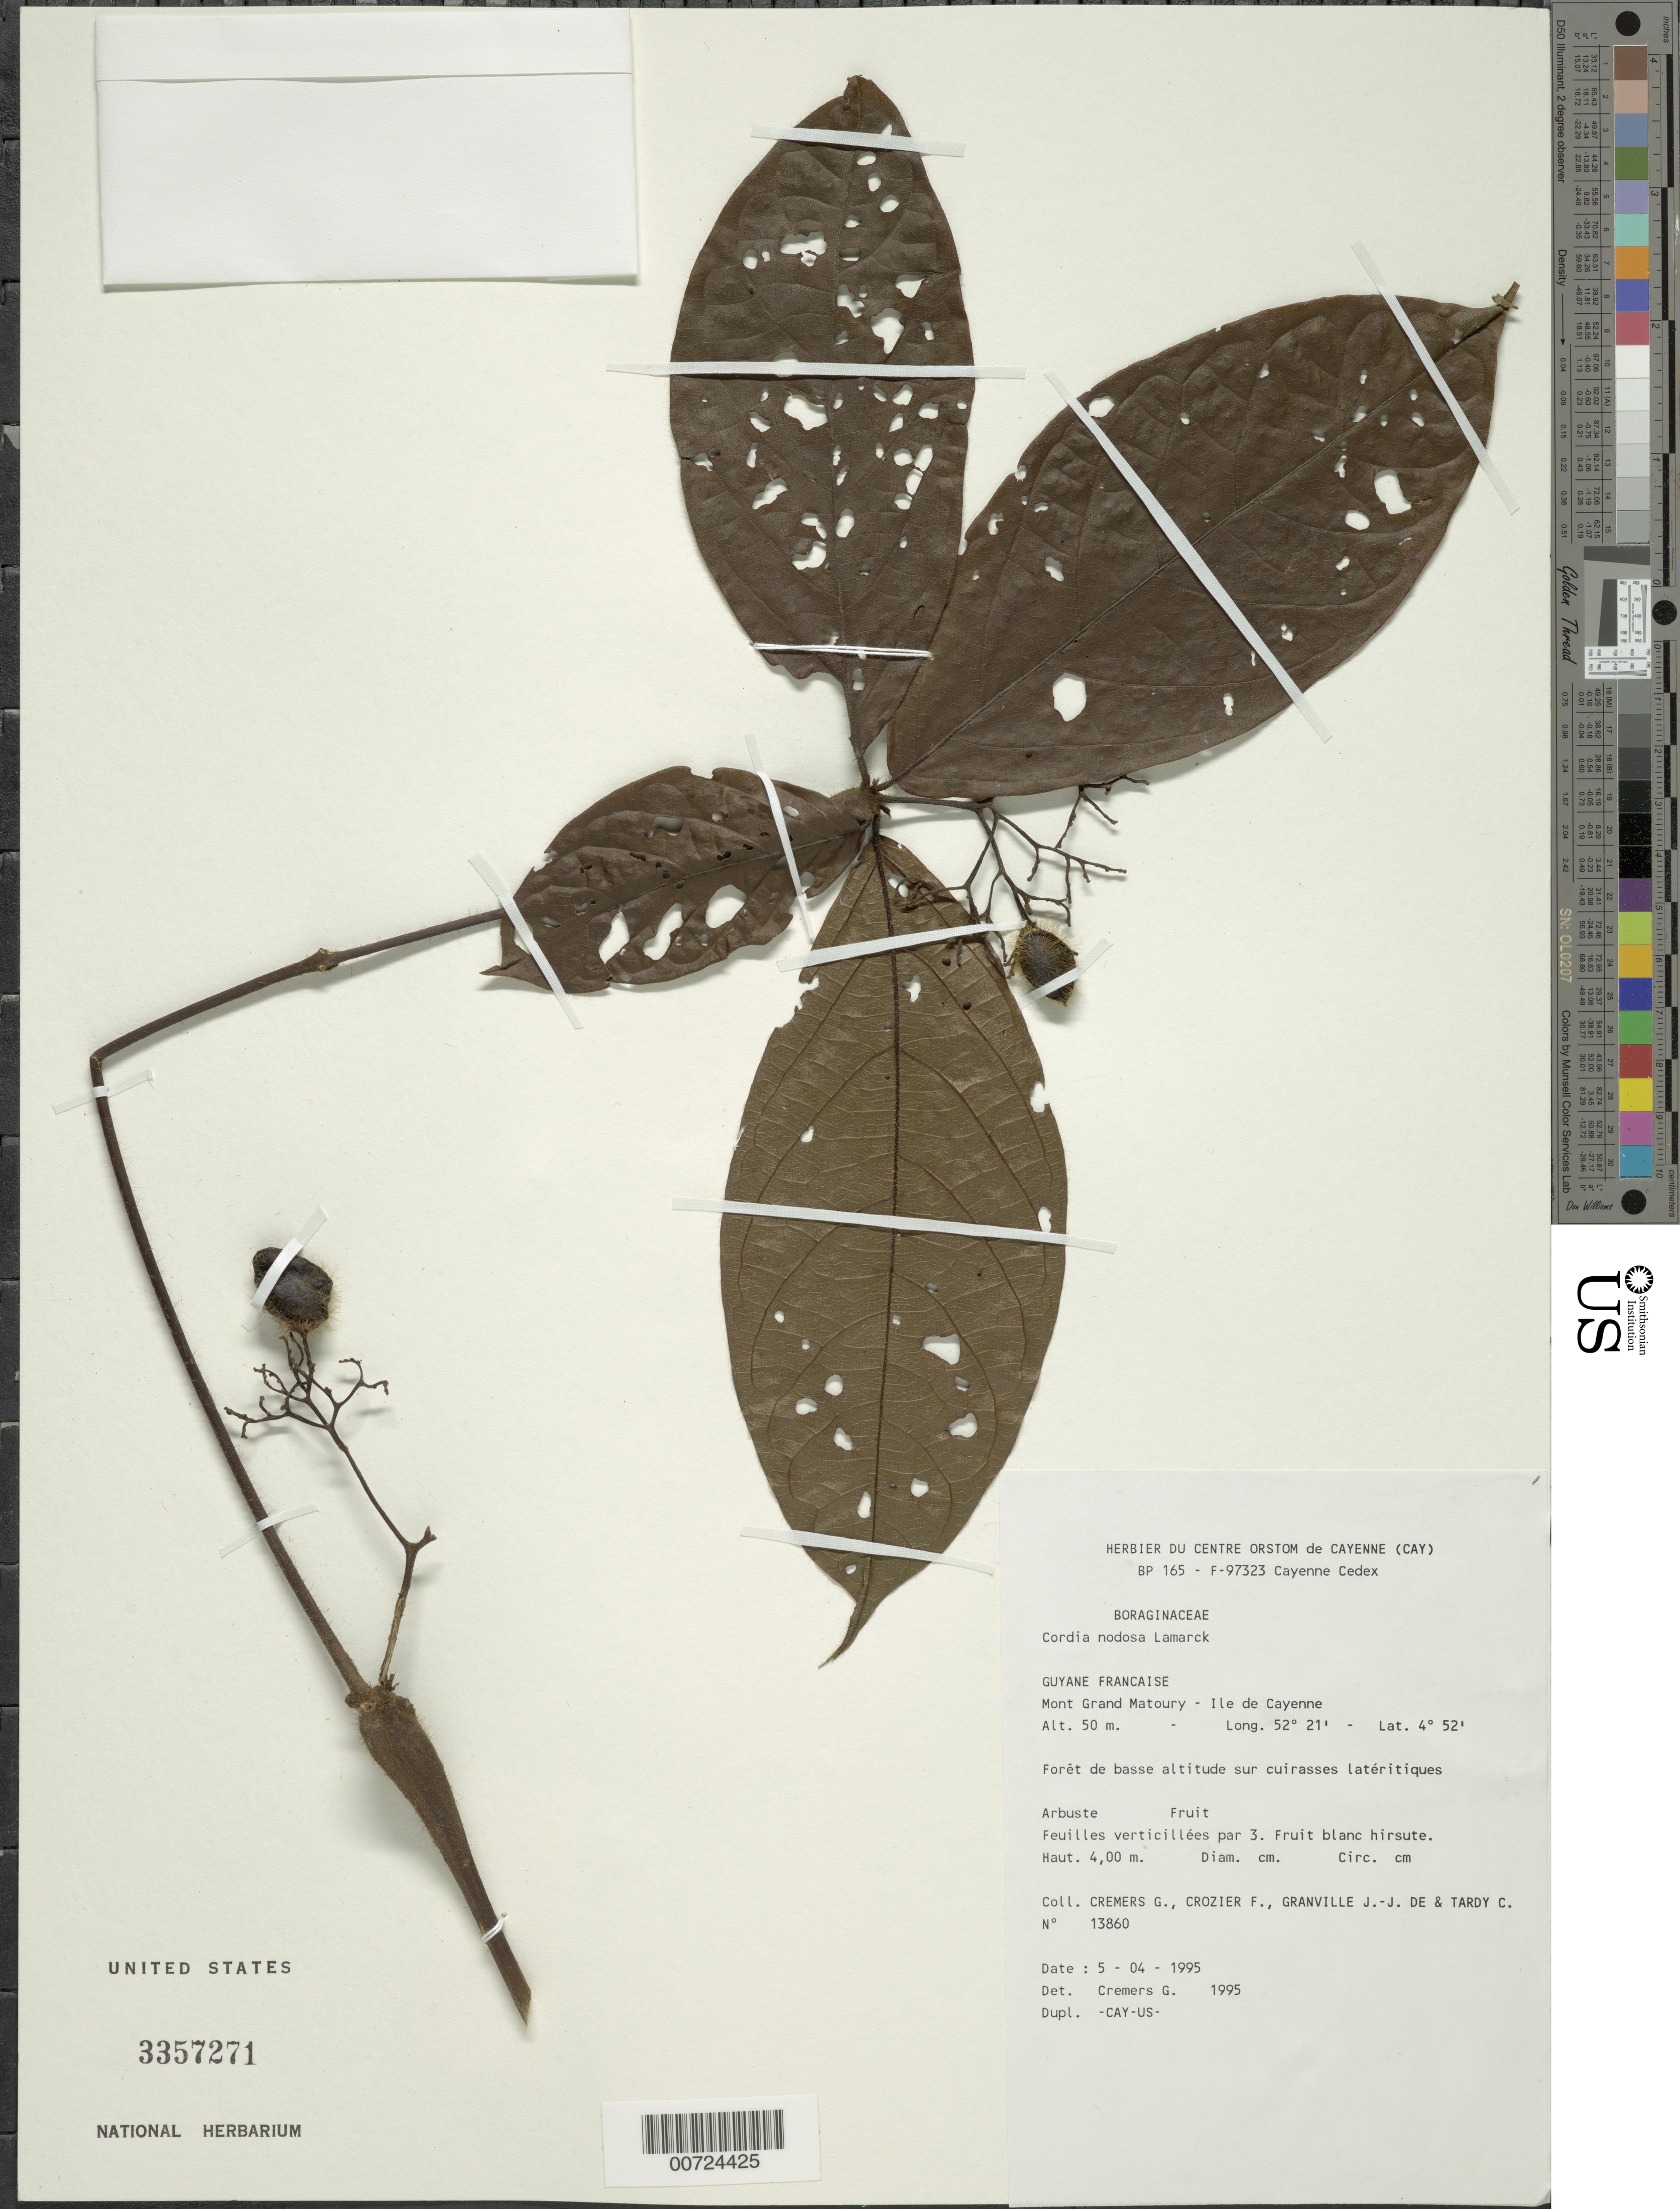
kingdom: Plantae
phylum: Tracheophyta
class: Magnoliopsida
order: Boraginales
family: Cordiaceae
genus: Cordia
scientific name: Cordia nodosa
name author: Lam.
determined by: Cremers, Georges A.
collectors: G. Cremers, F. Crozier, J.-J. de Granville & C. Tardy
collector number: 13860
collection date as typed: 5-Apr-95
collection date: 1995-04-05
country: French Guiana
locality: Mont Grand Matoury, Ile de Cayenne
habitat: Forest de basse altitude sur cuirasses lateritiques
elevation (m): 50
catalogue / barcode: US 3357271